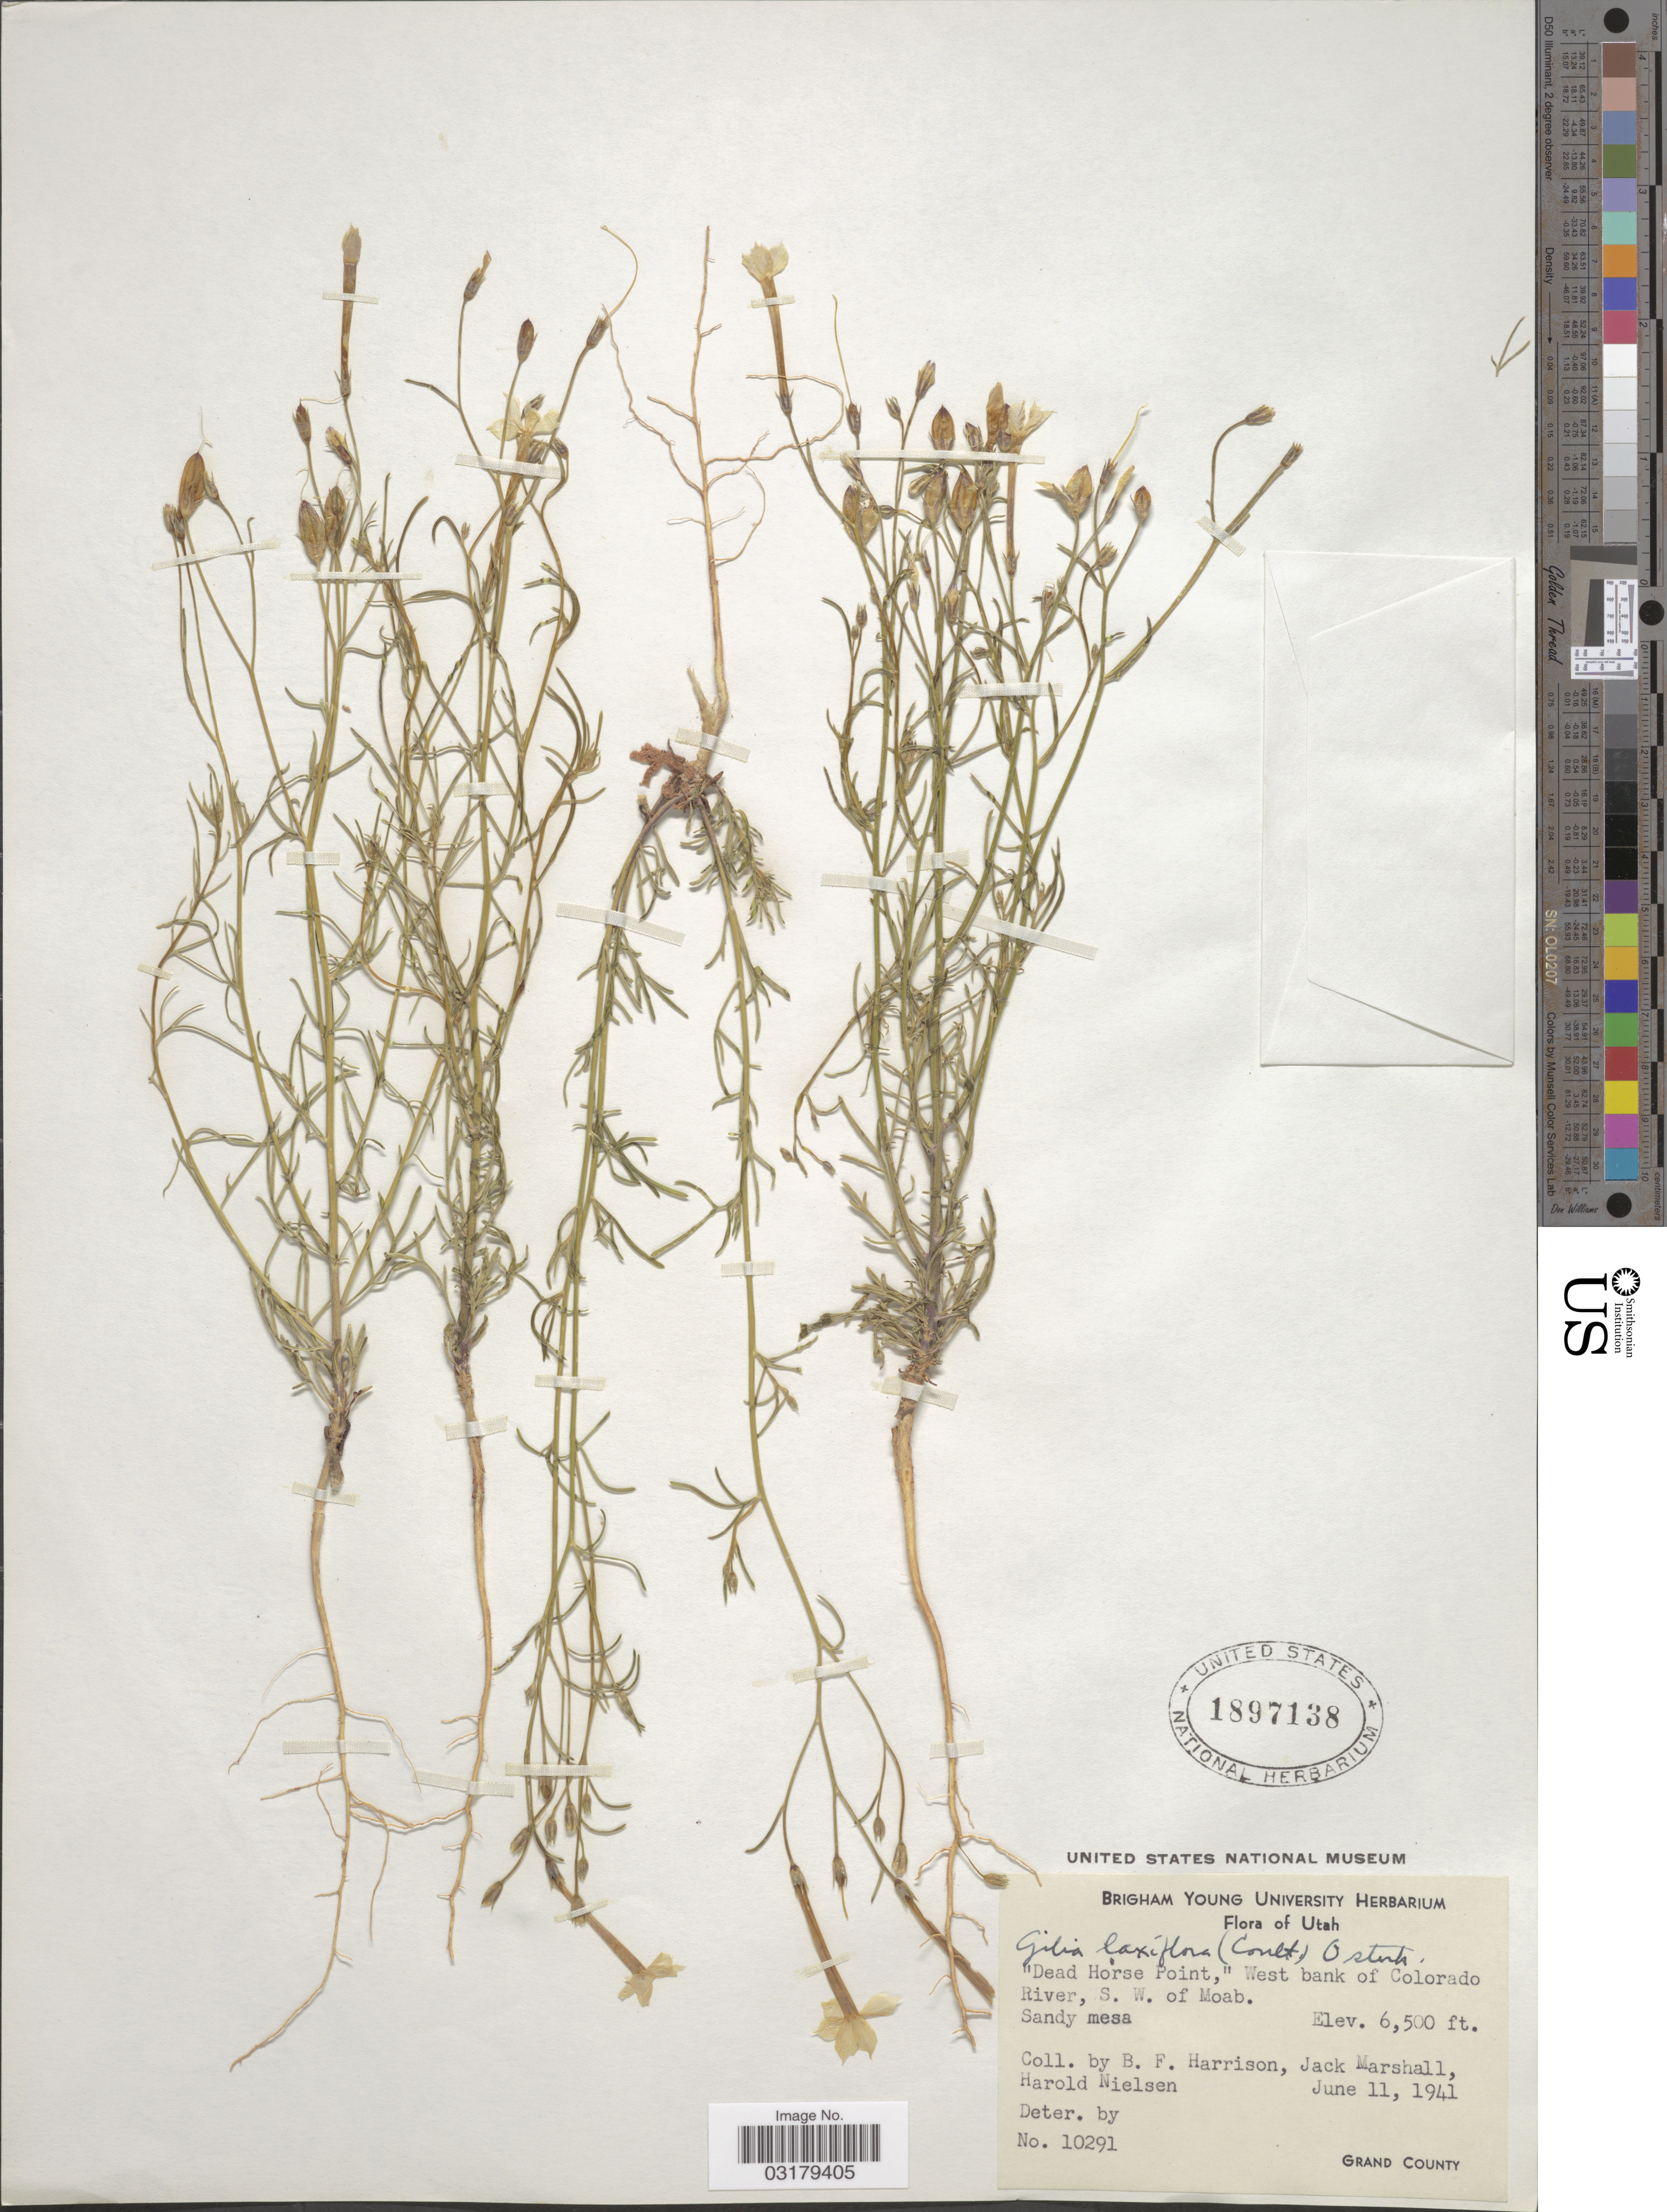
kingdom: Plantae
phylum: Tracheophyta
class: Magnoliopsida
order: Ericales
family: Polemoniaceae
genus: Ipomopsis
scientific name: Ipomopsis laxiflora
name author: (J.M. Coult.) V.E. Grant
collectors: B. F. Harrison, J. Marshall & H. P. Nielsen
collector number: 10291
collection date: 1941-06-11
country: United States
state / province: Utah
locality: Dead Horse Point,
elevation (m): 1981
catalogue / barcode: US 1897138